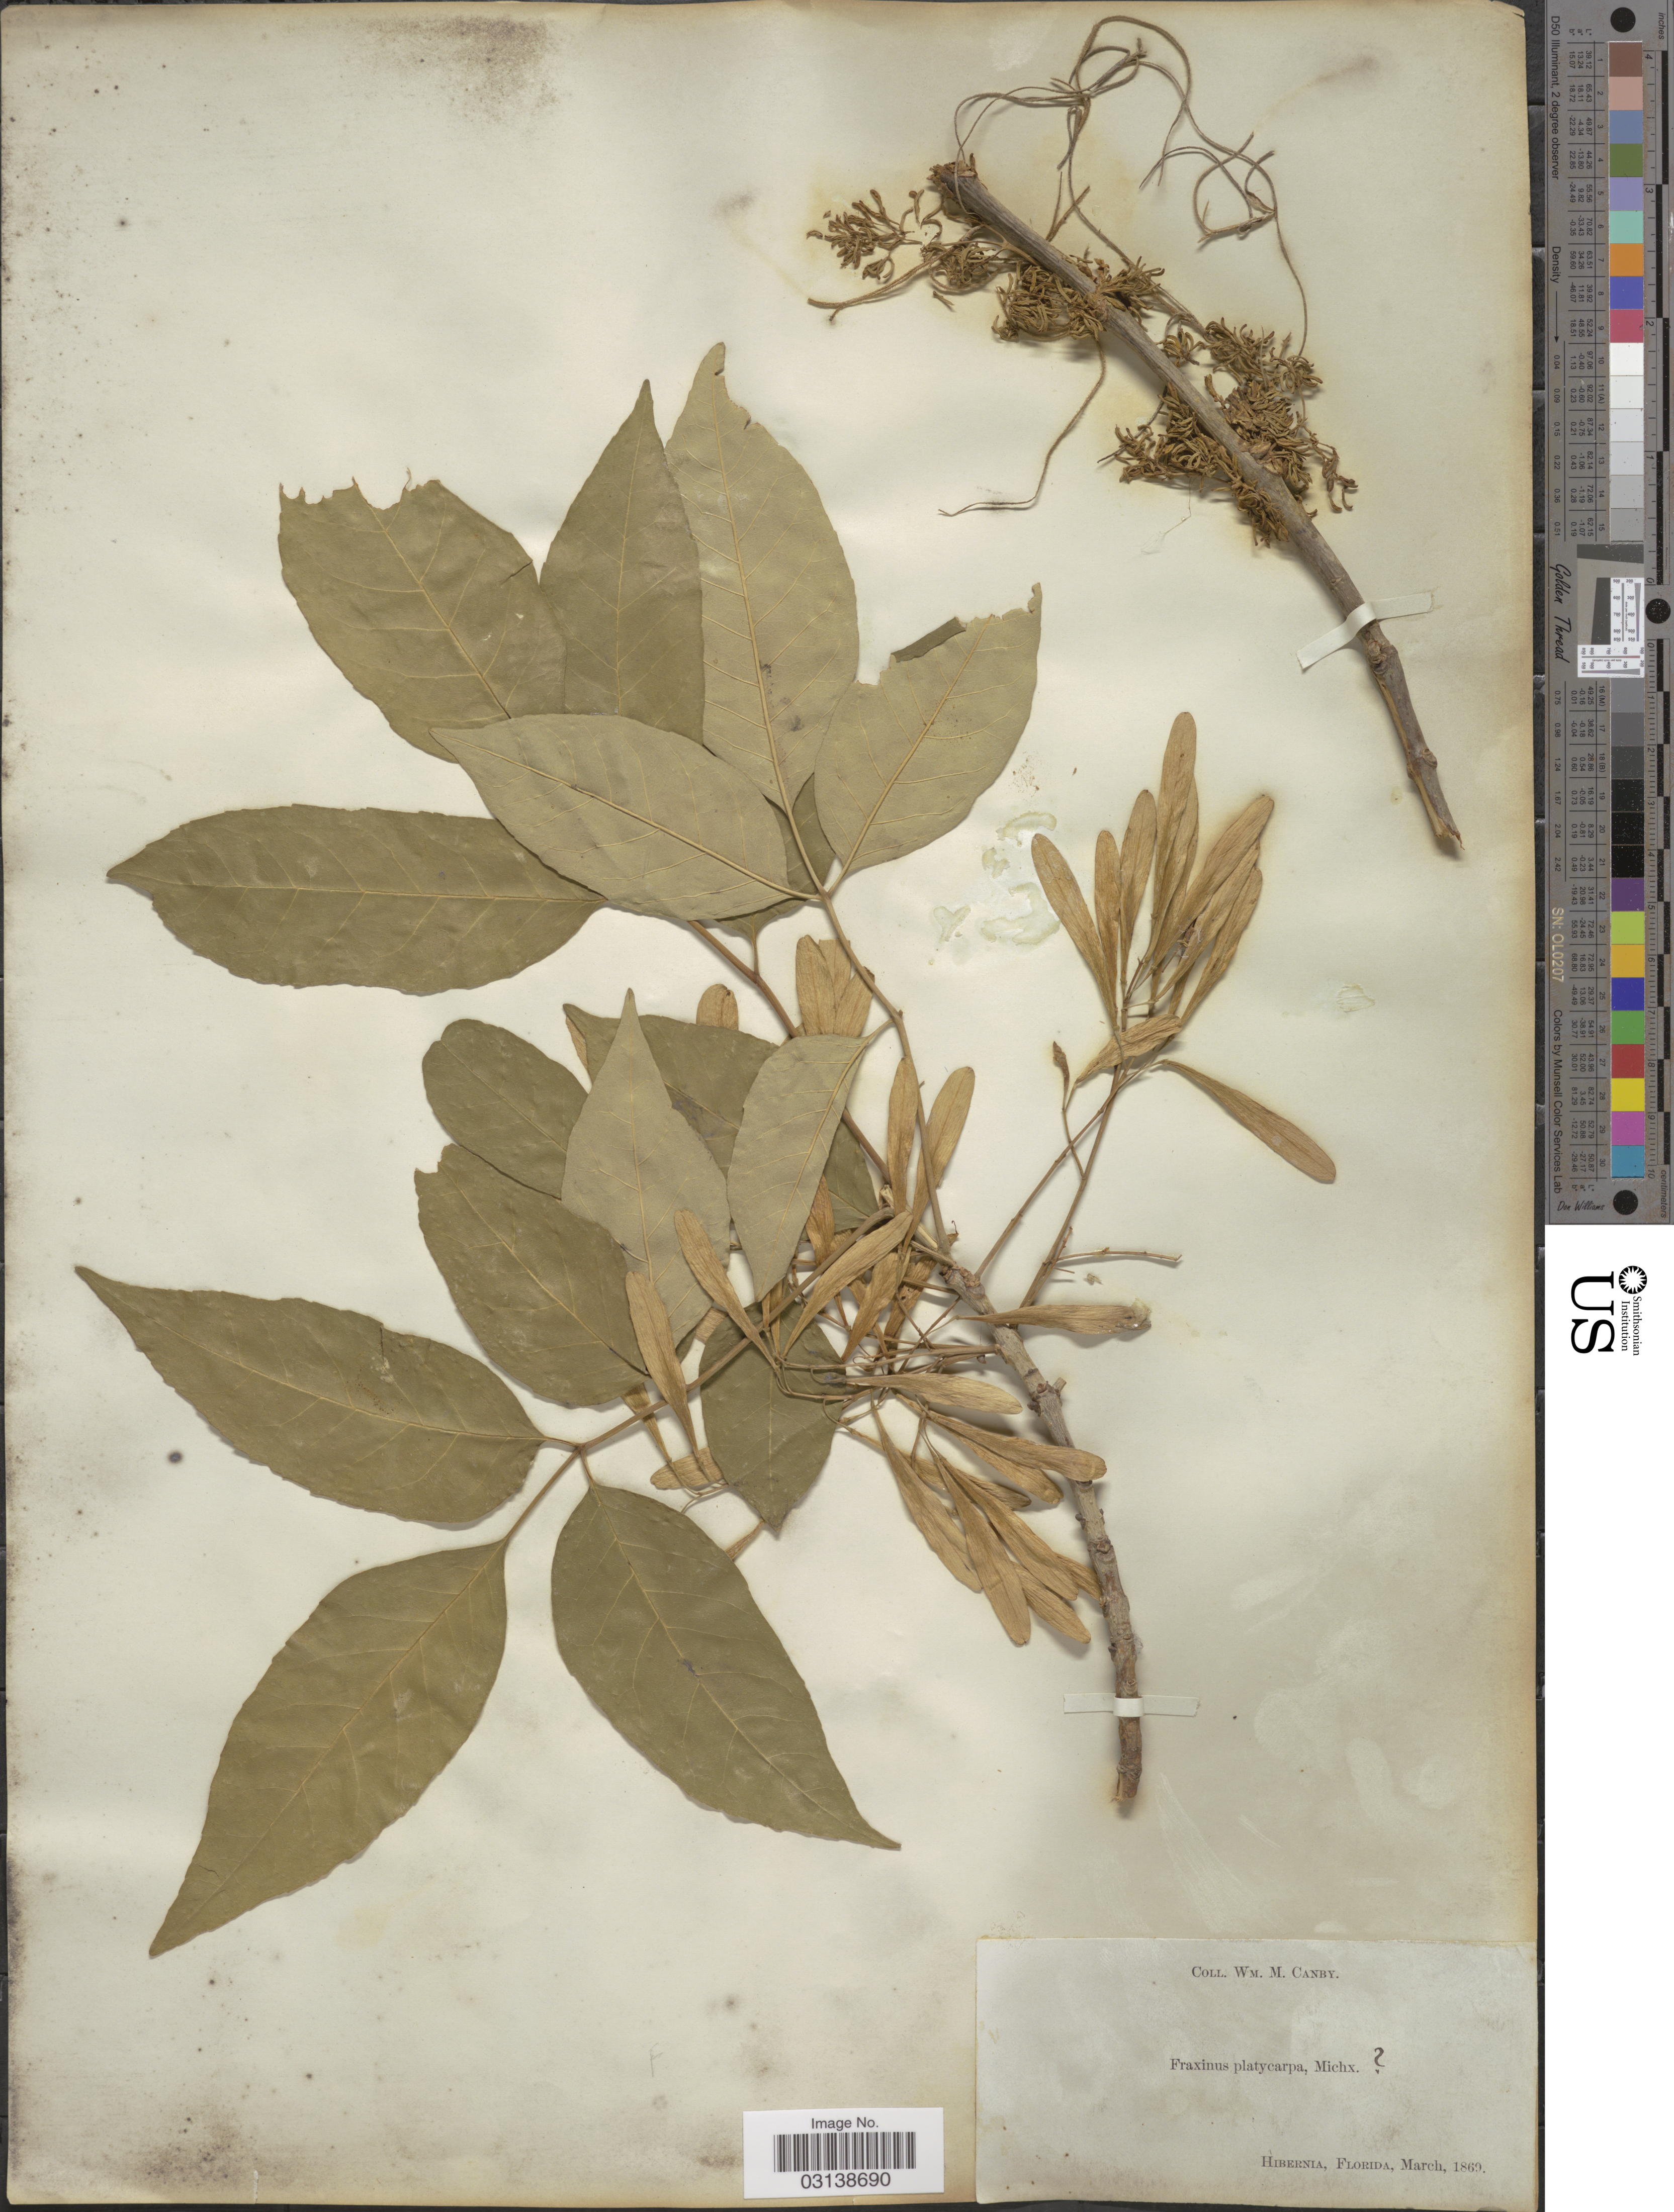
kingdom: Plantae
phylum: Tracheophyta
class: Magnoliopsida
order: Lamiales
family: Oleaceae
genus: Fraxinus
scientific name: Fraxinus caroliniana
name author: Mill.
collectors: W. M. Canby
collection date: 1869-03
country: United States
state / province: Florida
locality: Hibernia.